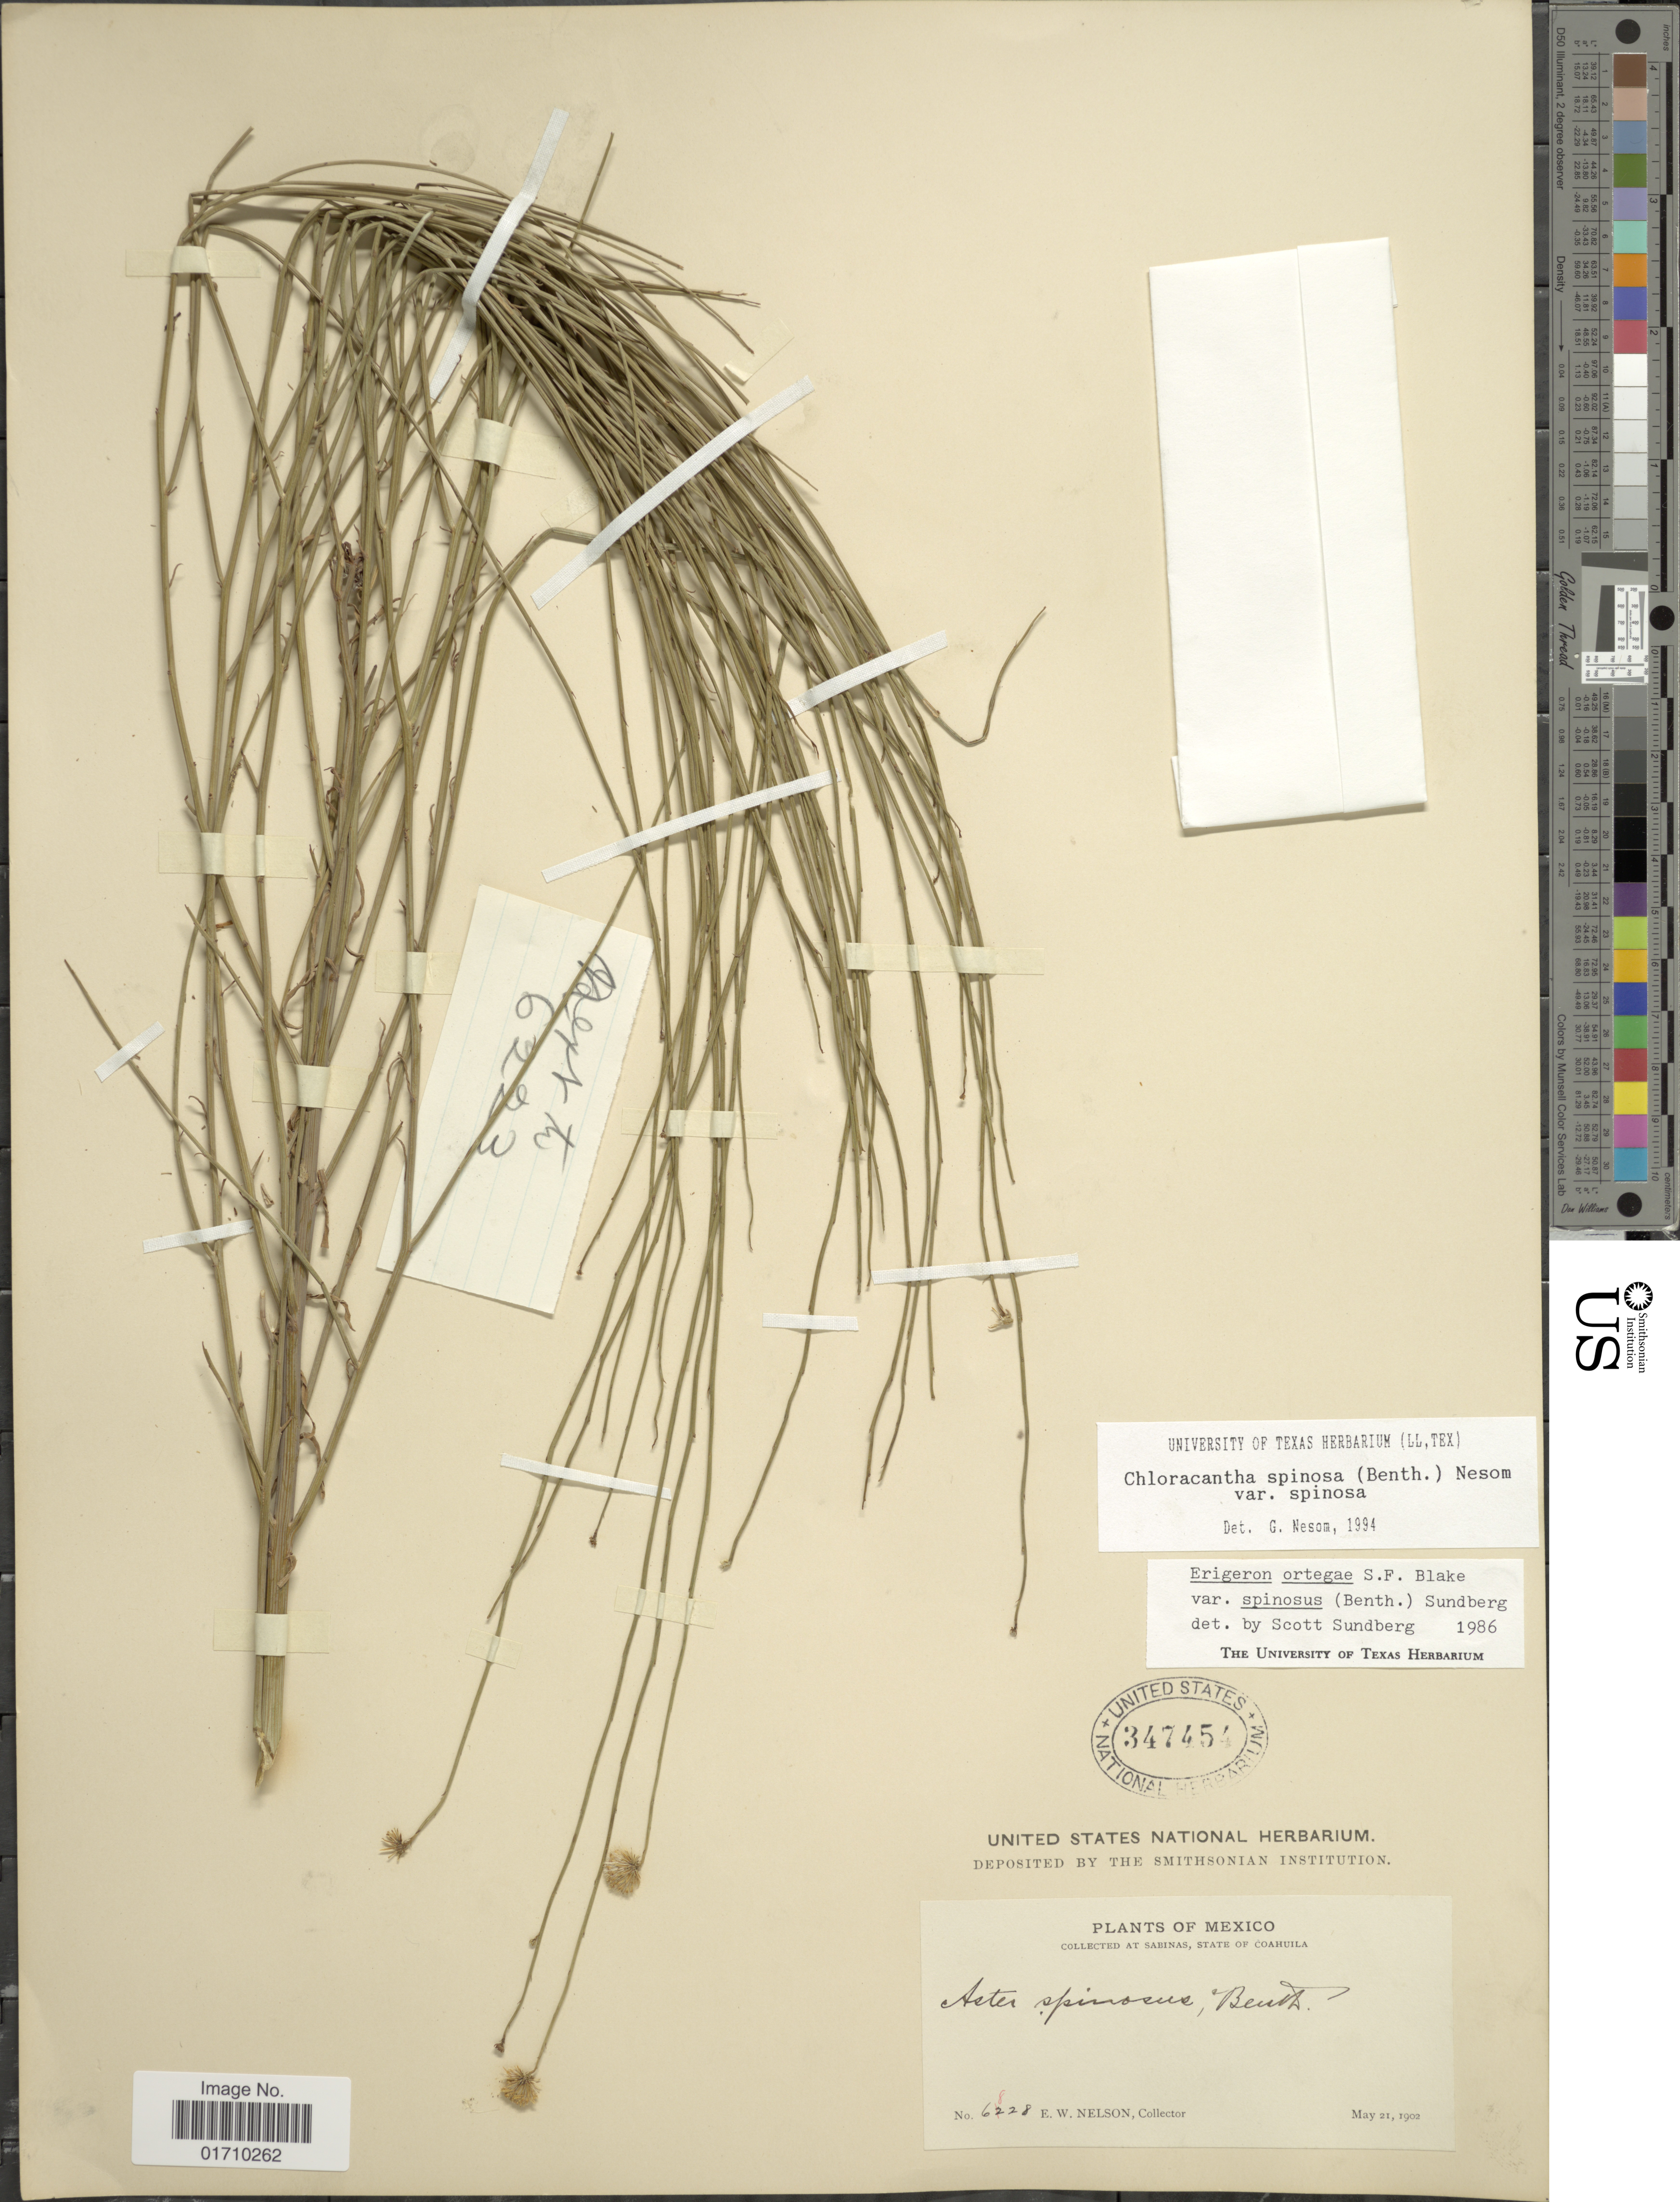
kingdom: Plantae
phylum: Tracheophyta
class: Magnoliopsida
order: Asterales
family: Asteraceae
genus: Chloracantha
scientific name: Chloracantha spinosa var. spinosa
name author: (Benth.) G.L. Nesom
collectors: E. W. Nelson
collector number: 6828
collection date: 1902-05-21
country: Mexico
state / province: Coahuila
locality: At Sabinas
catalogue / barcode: US 347454